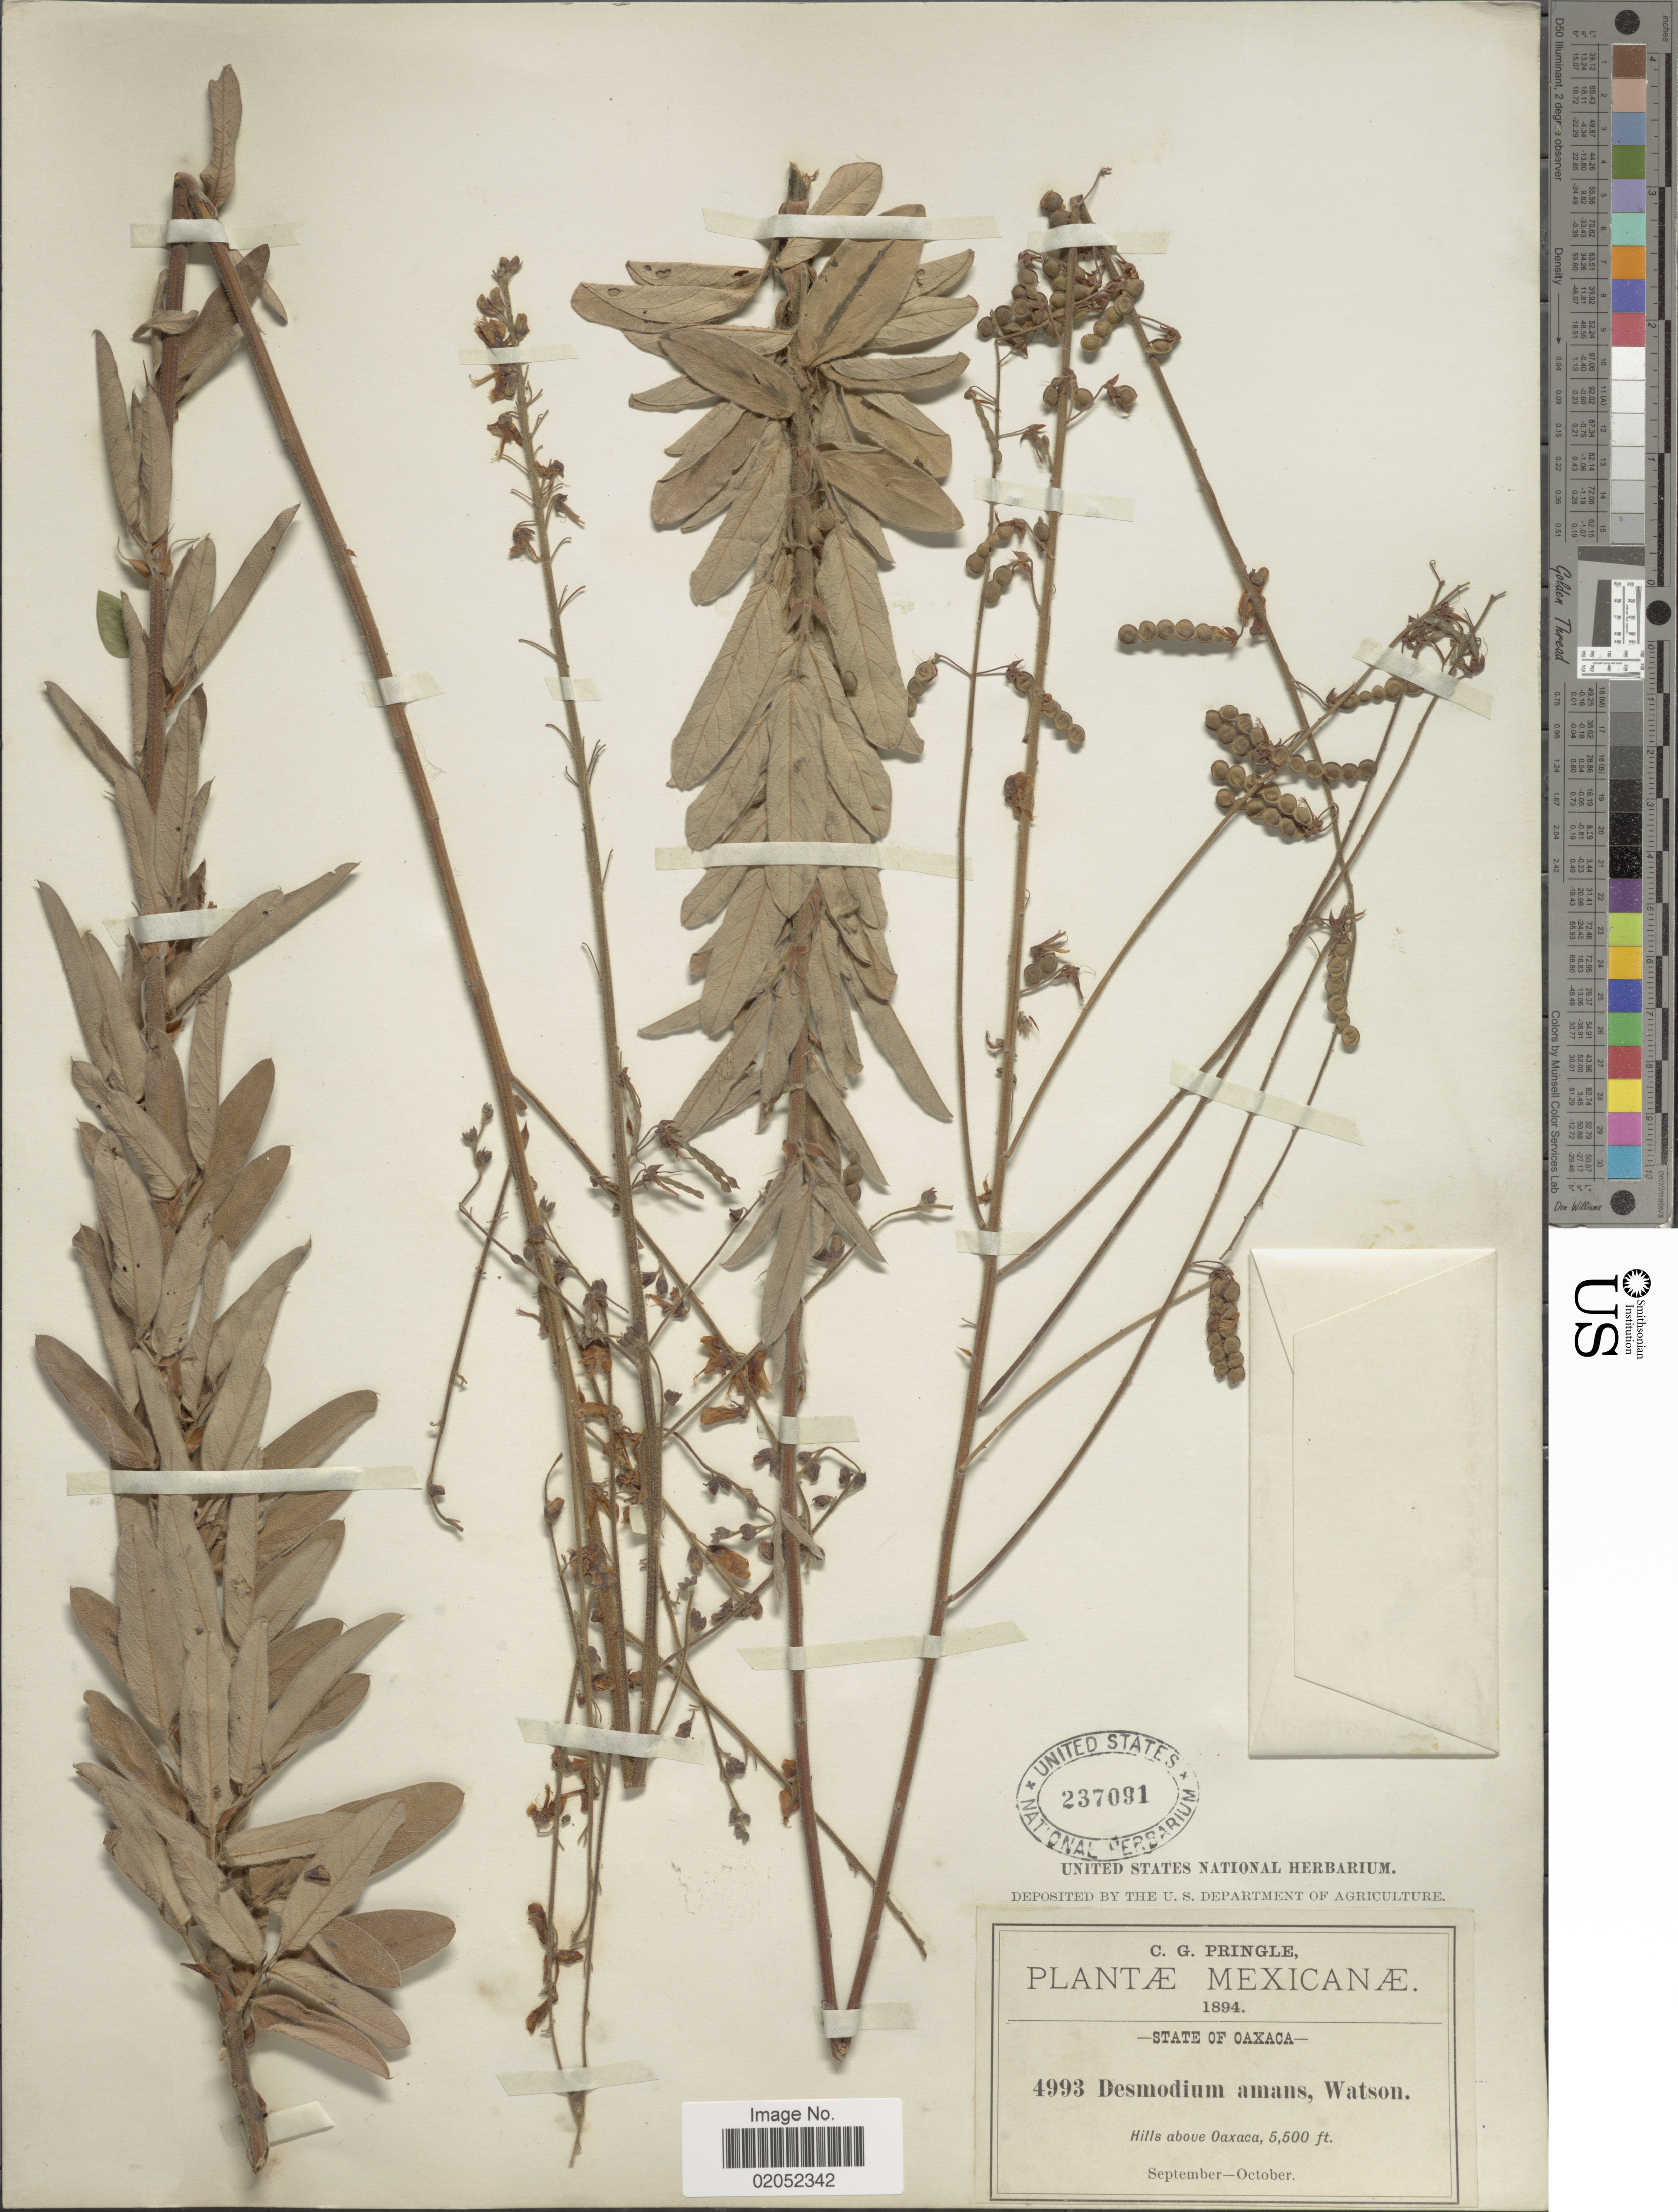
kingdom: Plantae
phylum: Tracheophyta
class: Magnoliopsida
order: Fabales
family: Fabaceae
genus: Desmodium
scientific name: Desmodium hartwegianum var. hartwegianum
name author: Hemsl.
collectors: C. G. Pringle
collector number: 4993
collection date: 1894-08/1894-10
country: Mexico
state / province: Oaxaca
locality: Hills above Oaxaca.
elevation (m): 1676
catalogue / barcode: US 237091